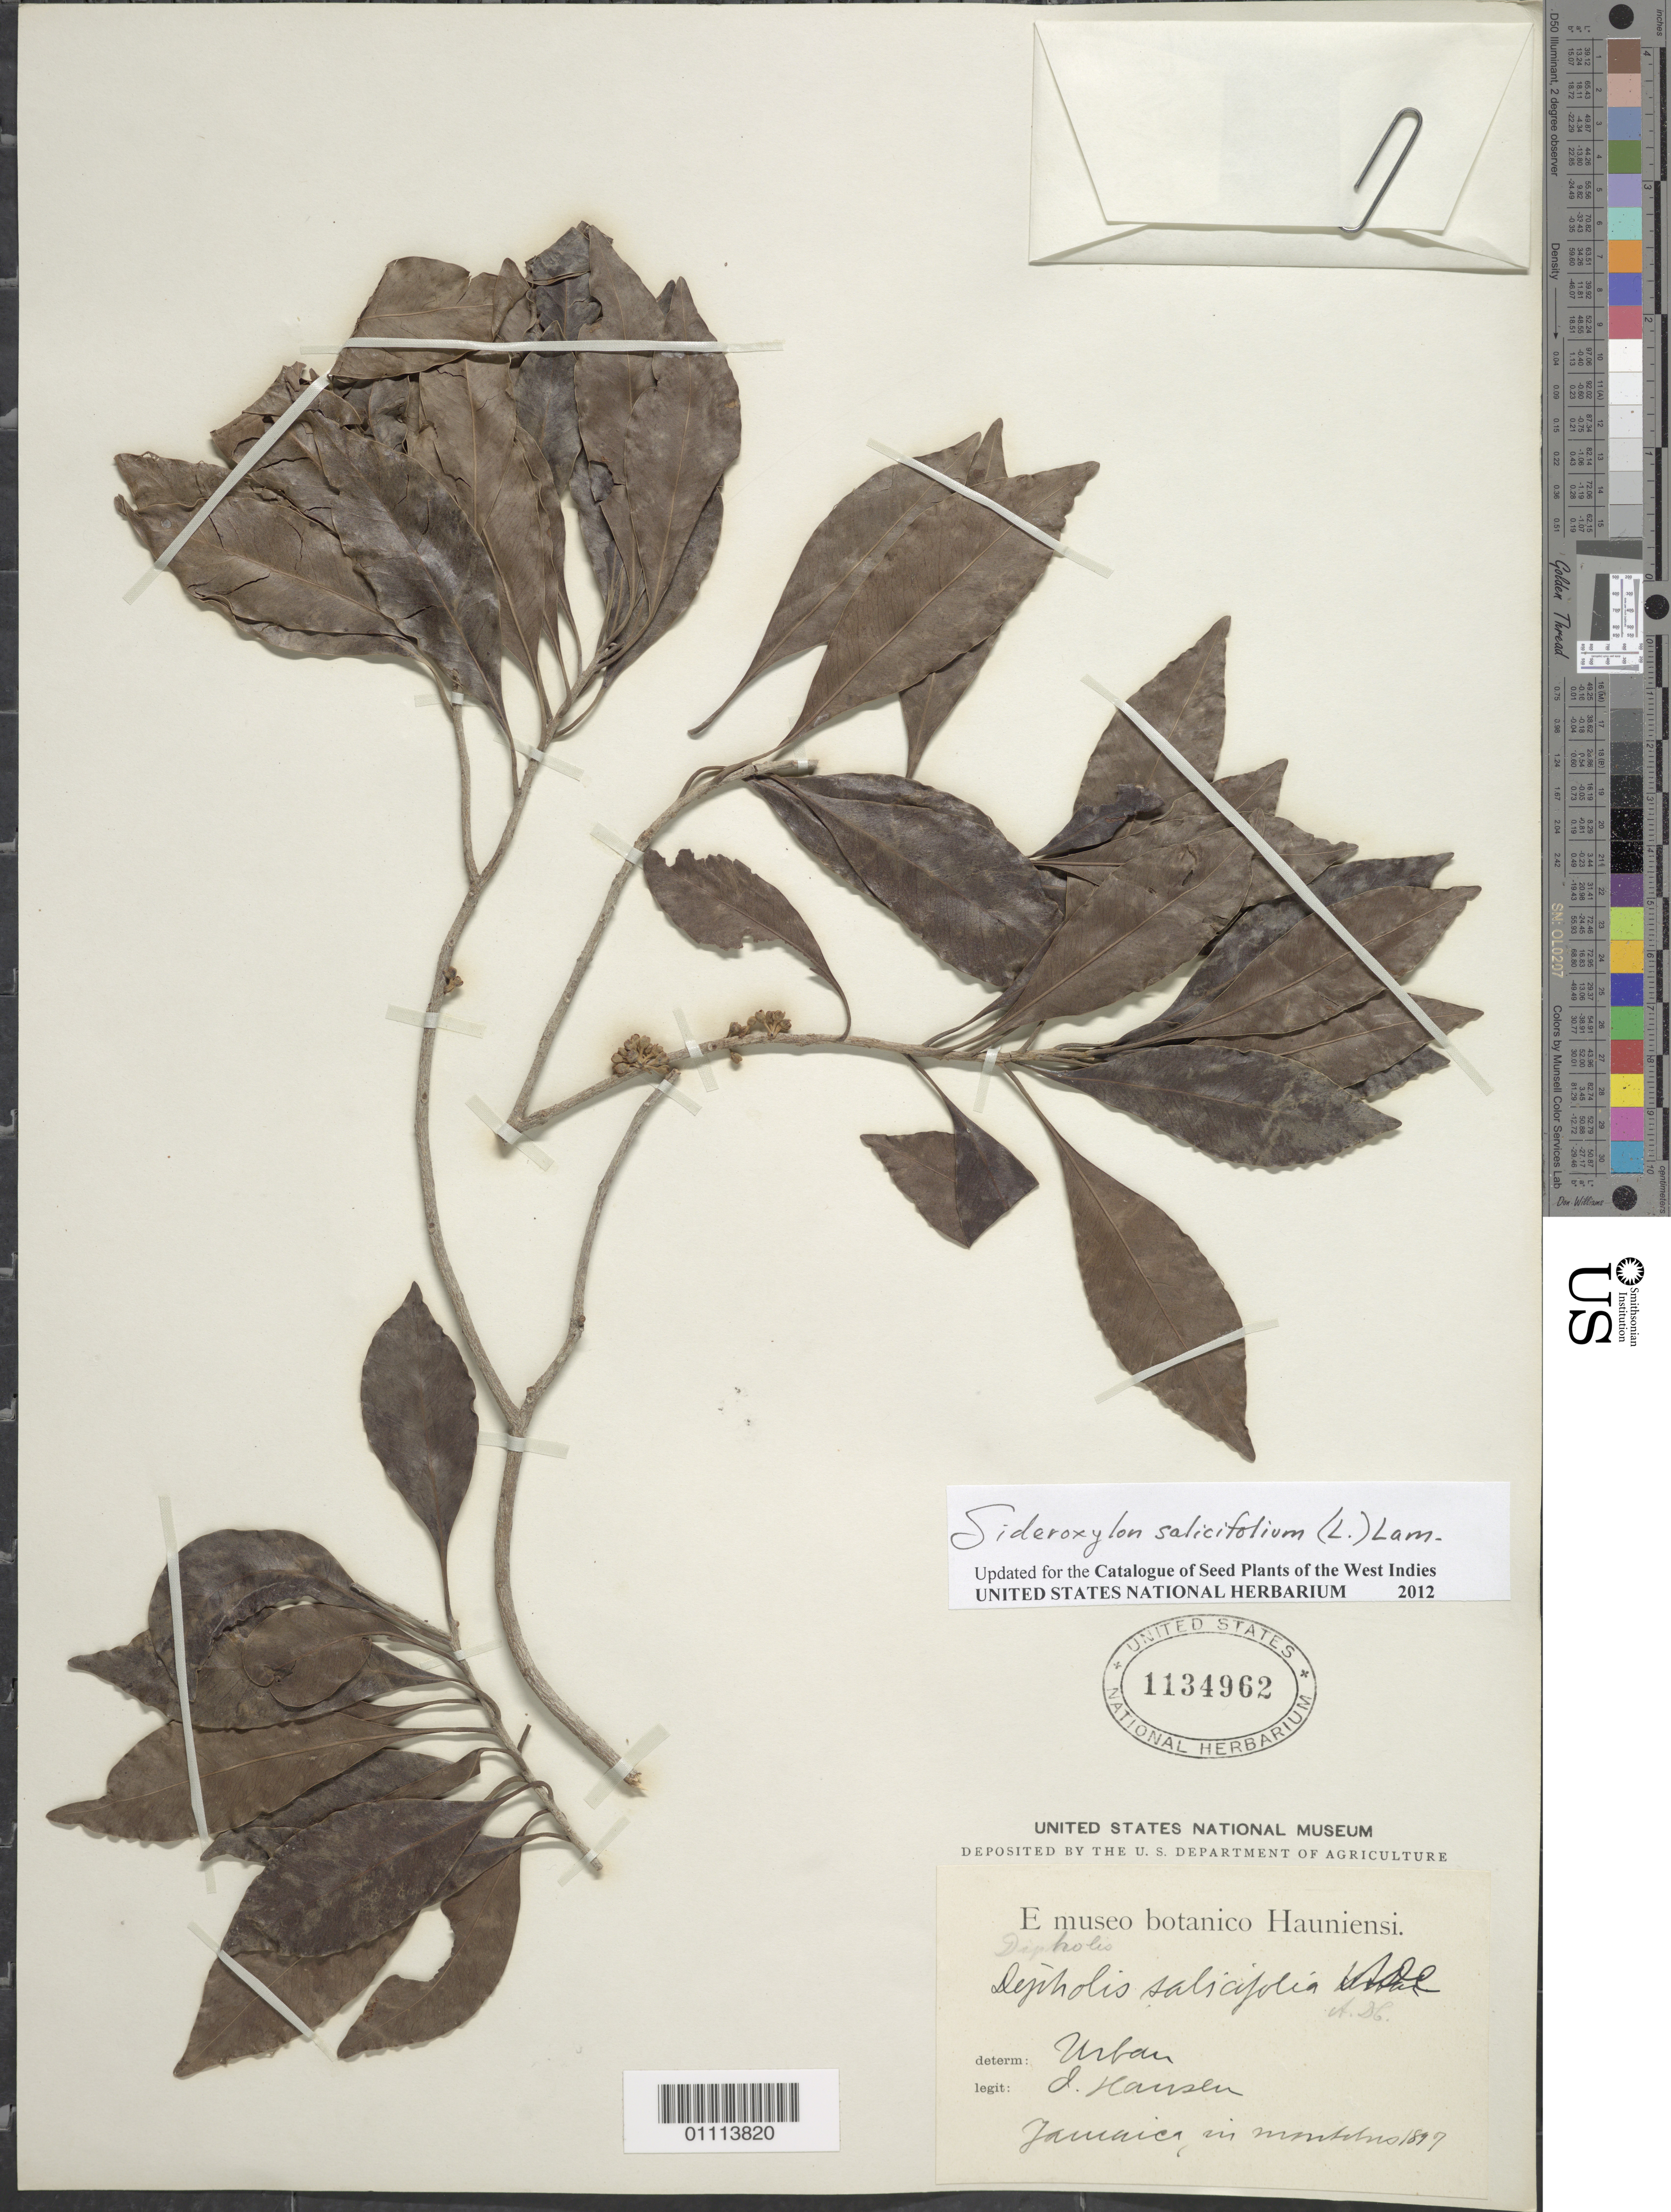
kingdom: Plantae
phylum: Tracheophyta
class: Magnoliopsida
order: Ericales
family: Sapotaceae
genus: Sideroxylon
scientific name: Sideroxylon salicifolium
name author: (L.) Lam.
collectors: H. Hansen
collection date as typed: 1897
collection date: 1897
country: Jamaica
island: Jamaica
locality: Jamaica, in mountains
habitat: In montibus.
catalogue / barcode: US 1134962